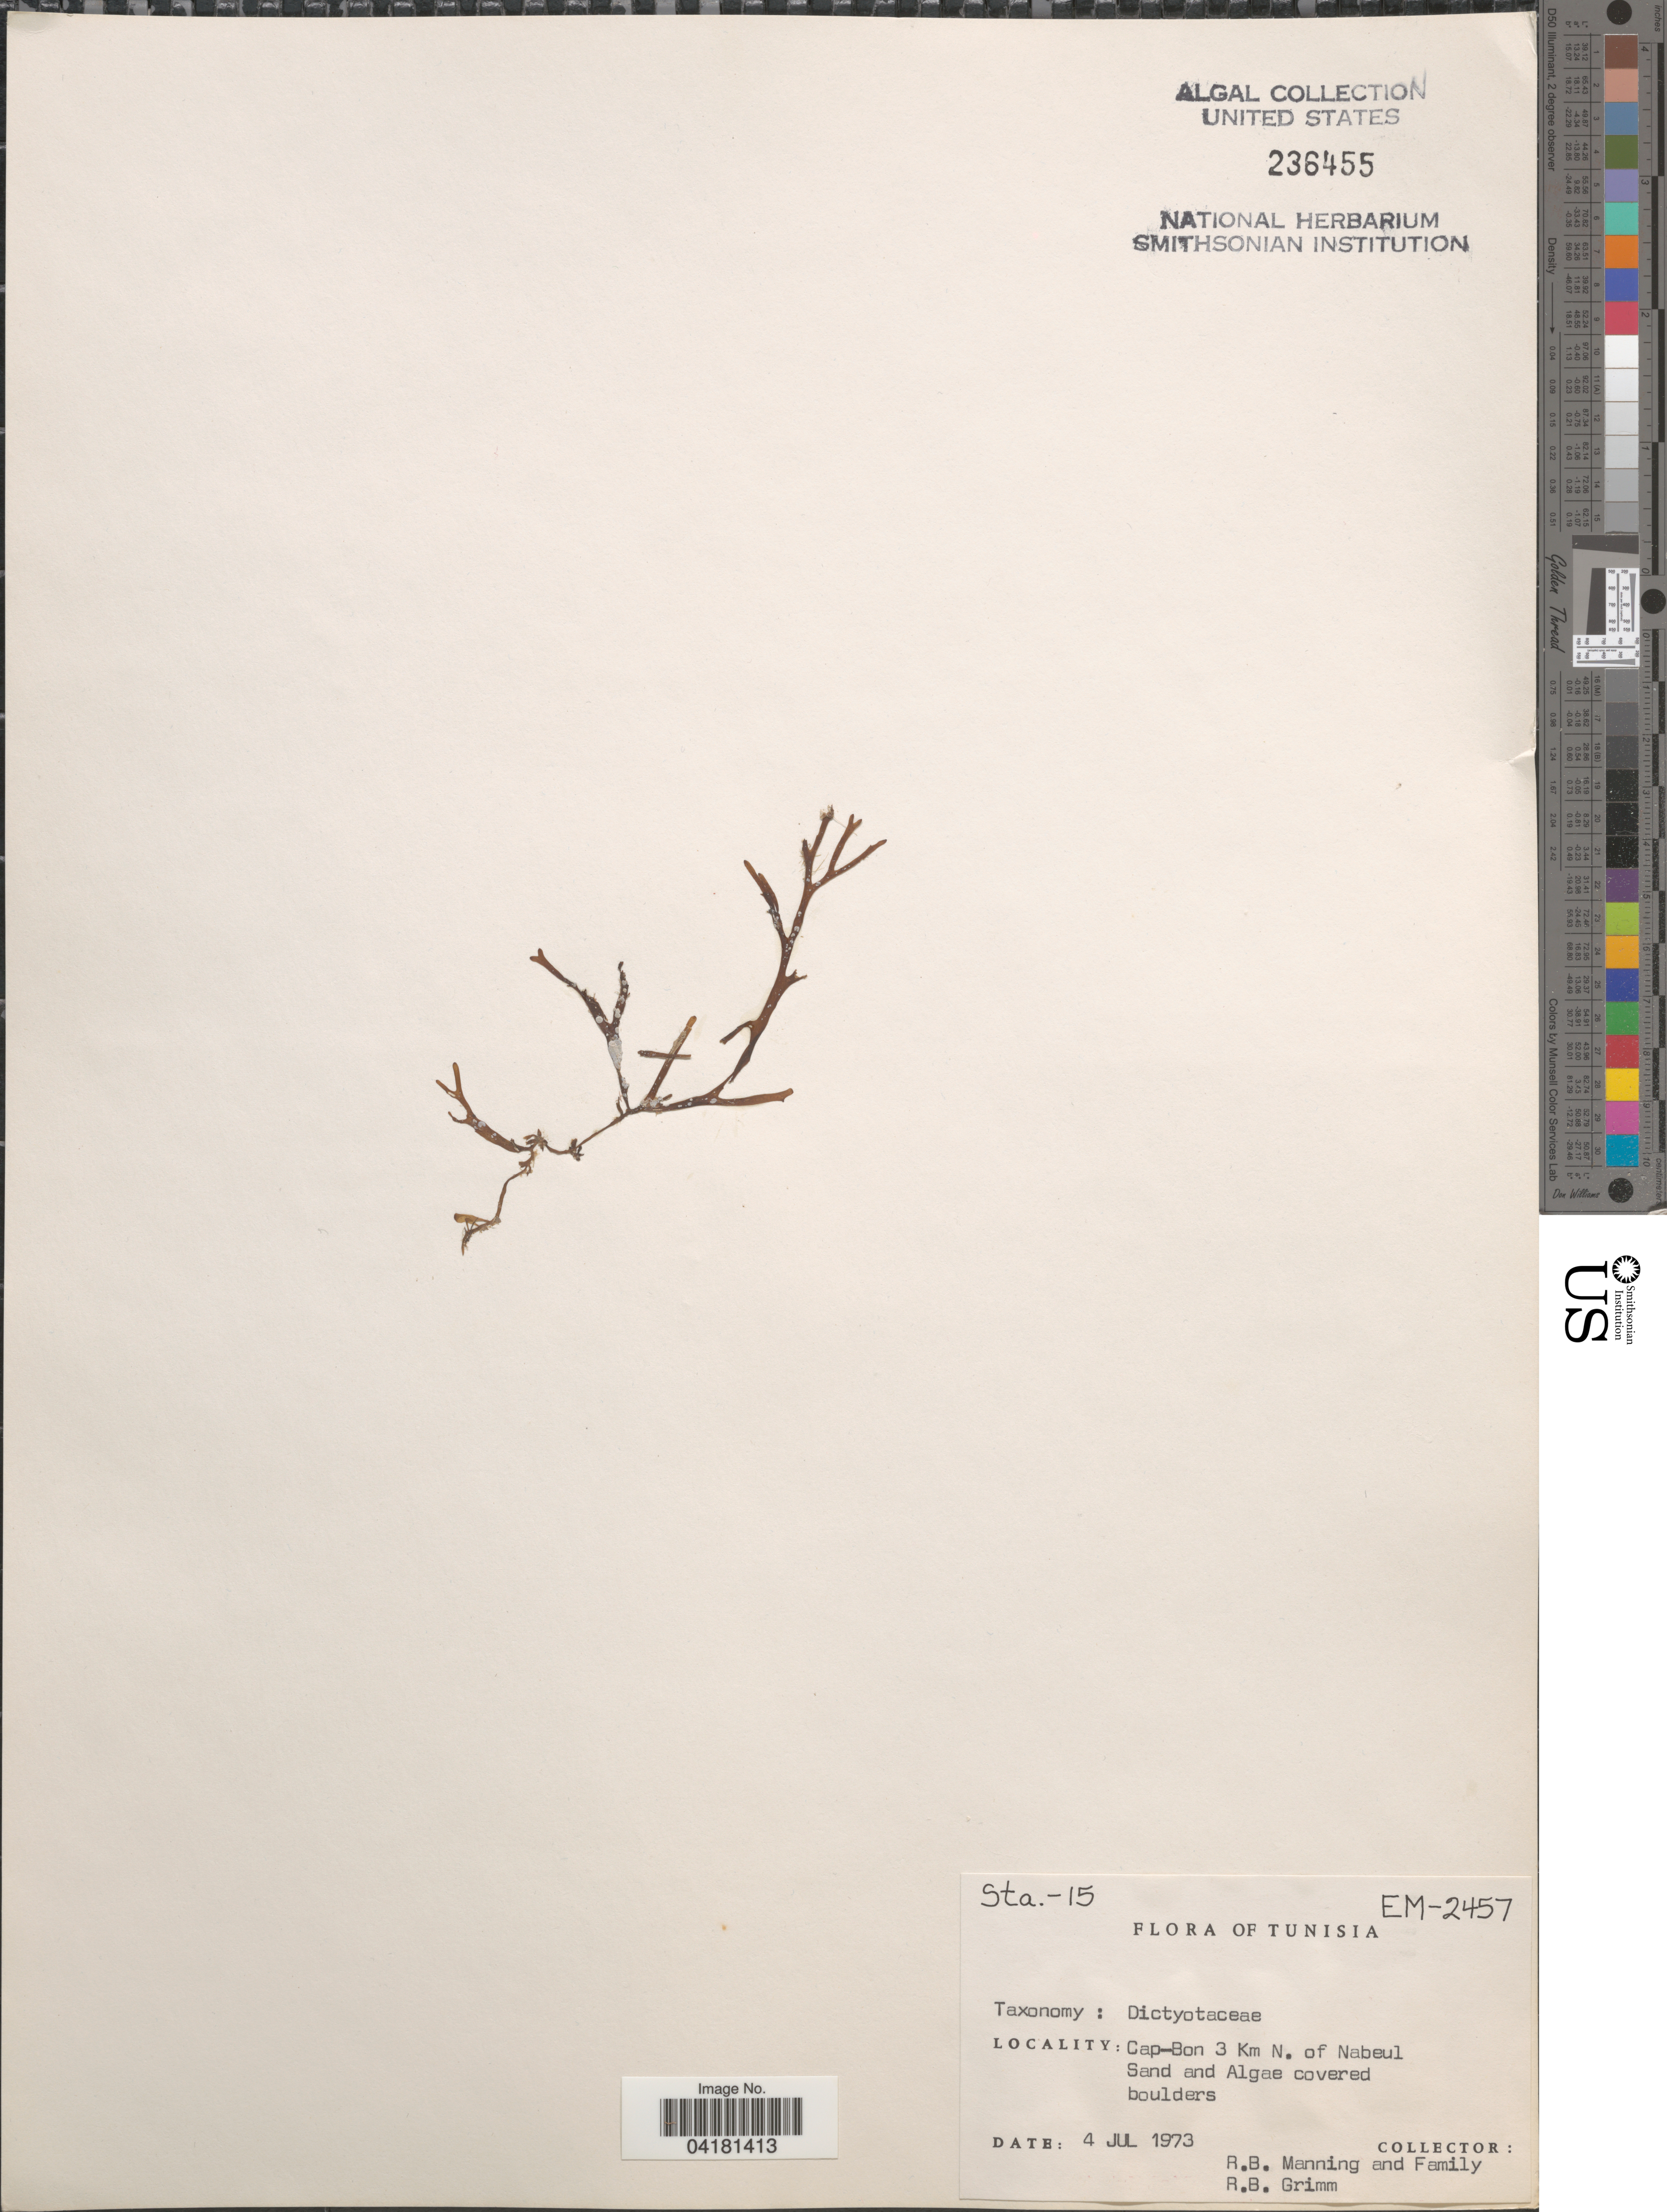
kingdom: Chromista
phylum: Ochrophyta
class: Phaeophyceae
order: Dictyotales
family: Dictyotaceae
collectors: R. Manning, Manning Family & R. Grimm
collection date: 1973-07-04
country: Tunisia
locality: Sta.-15. EM-2457. Cap-Bon 3 Km N. of Nabeul.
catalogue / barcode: US 236455